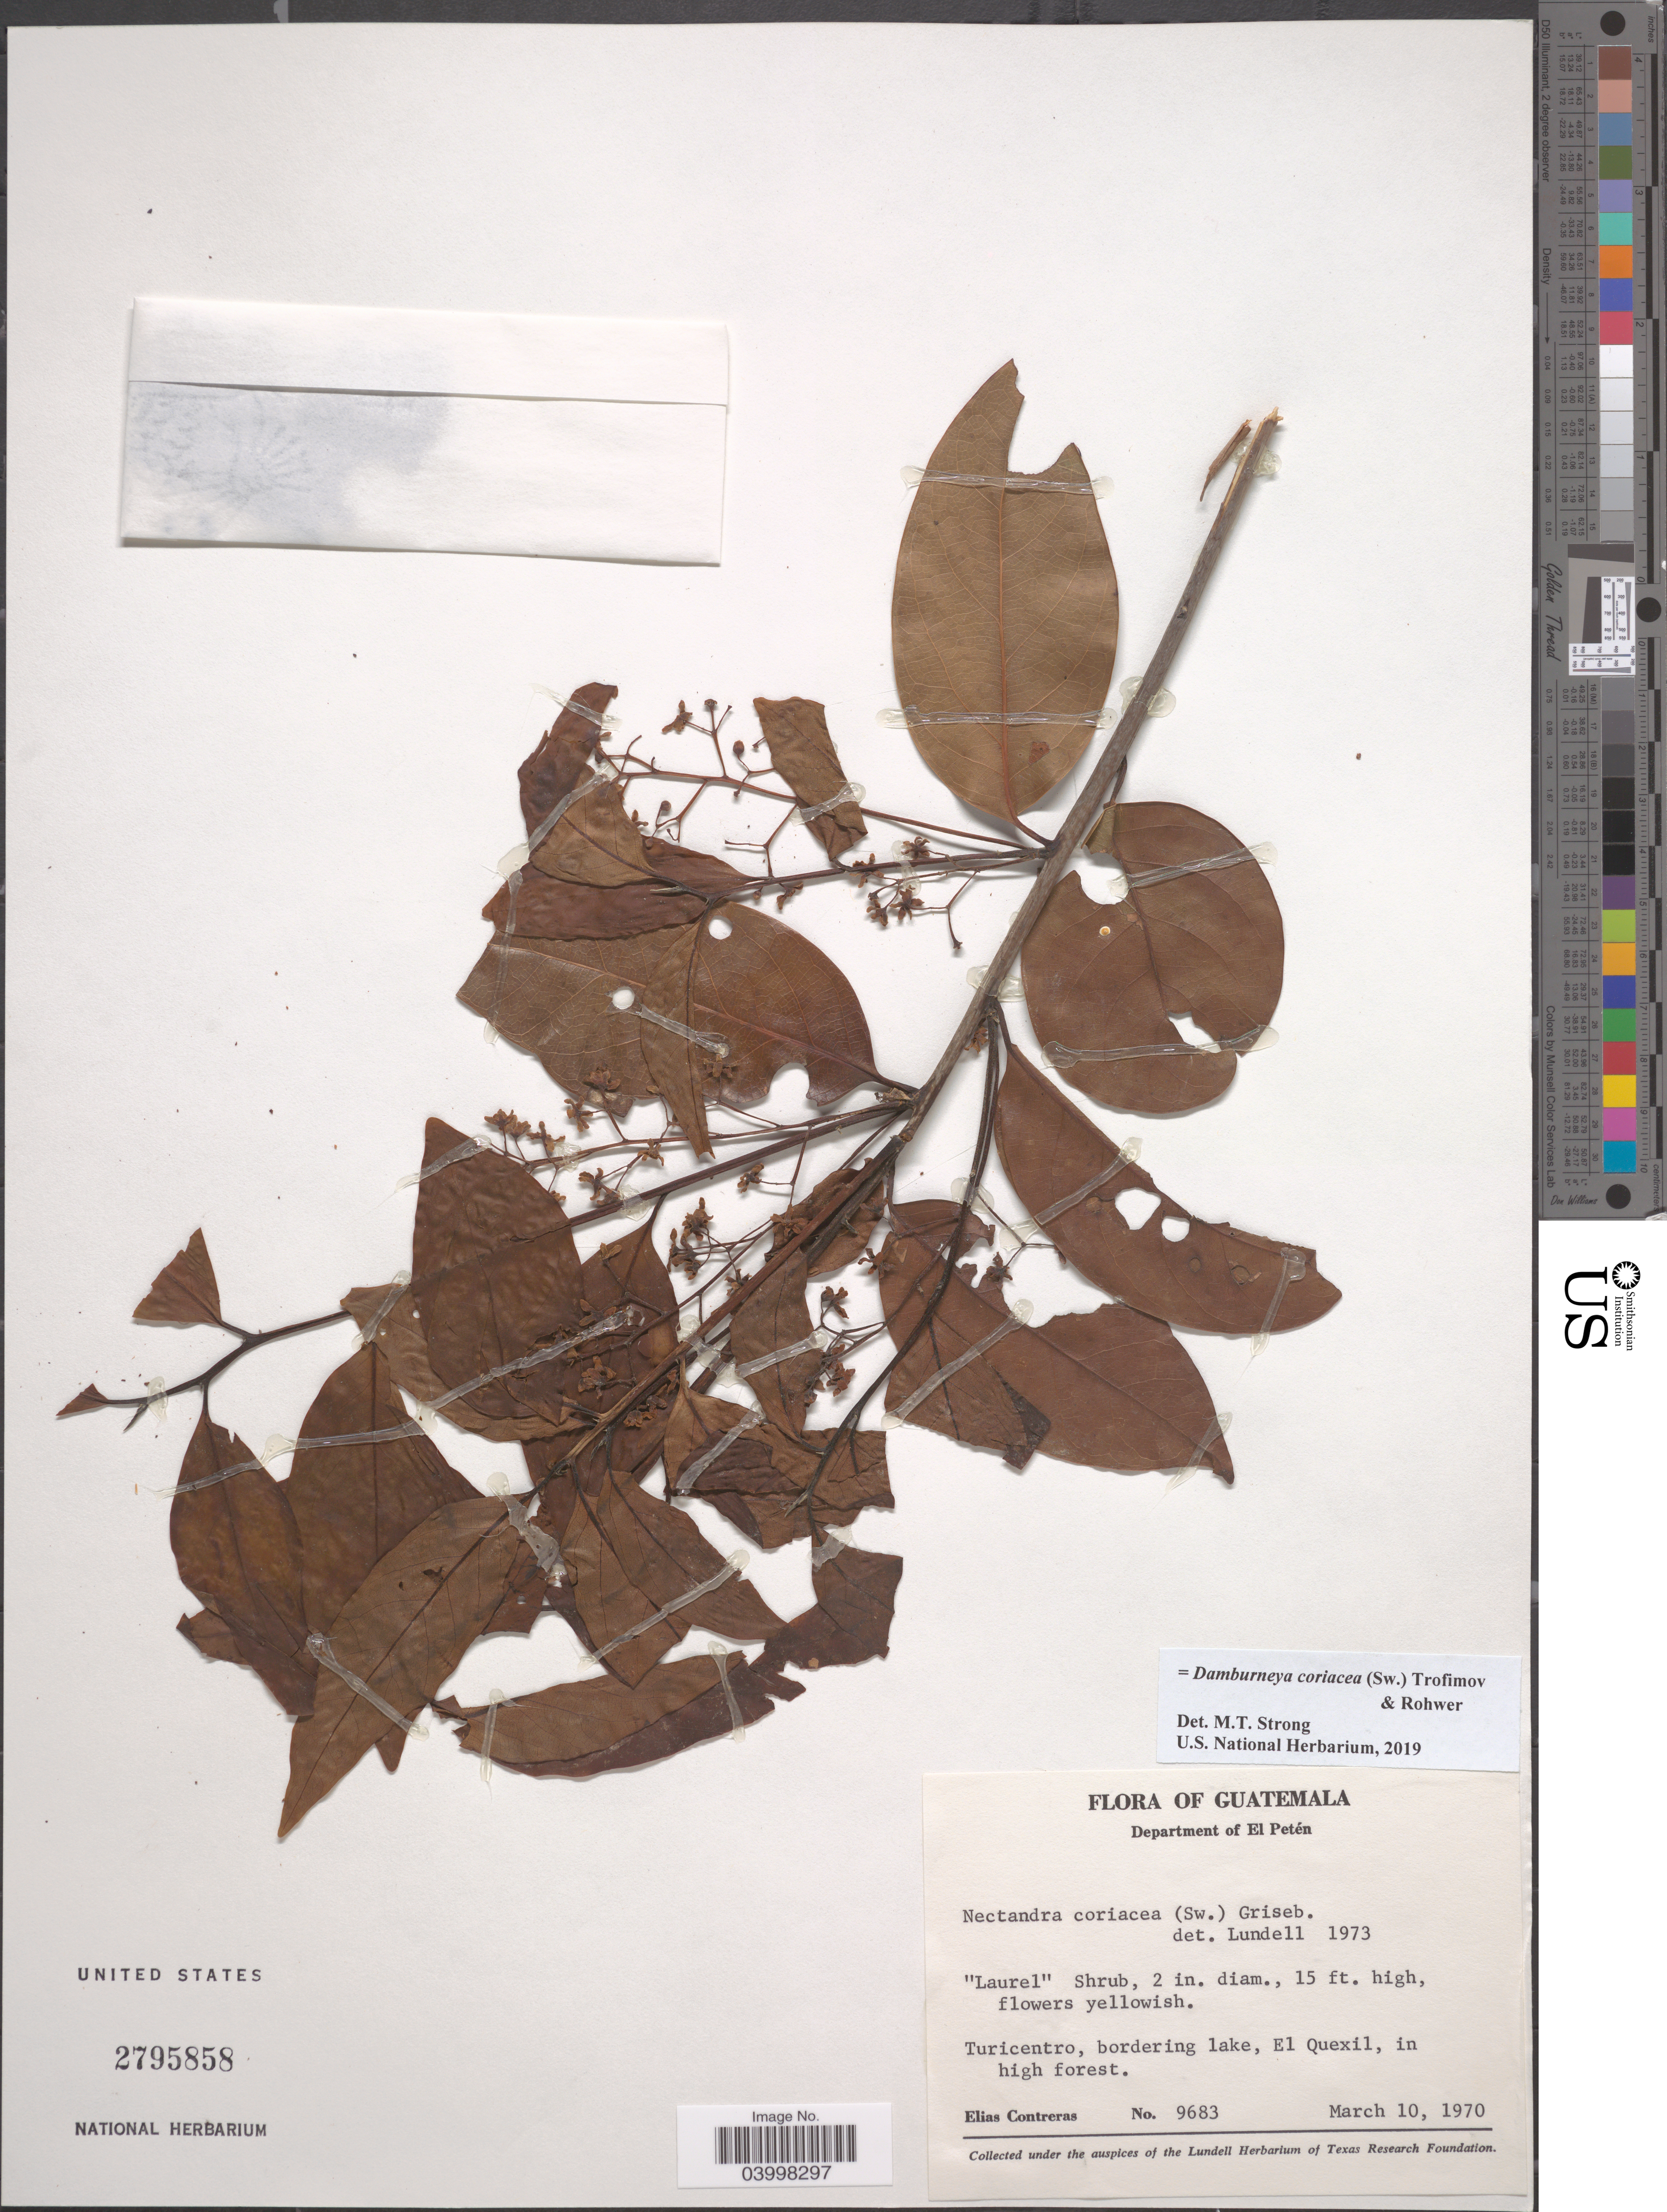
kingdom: Plantae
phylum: Tracheophyta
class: Magnoliopsida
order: Laurales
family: Lauraceae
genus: Damburneya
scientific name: Damburneya coriacea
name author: (Sw.) Trofimov & Rohwer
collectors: E. Contreras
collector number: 9683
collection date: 1970-03-10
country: Guatemala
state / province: El Peten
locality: Department of El Petén. Turicentro, bordering lake, El Quexil, in high forest.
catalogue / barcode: US 2795858